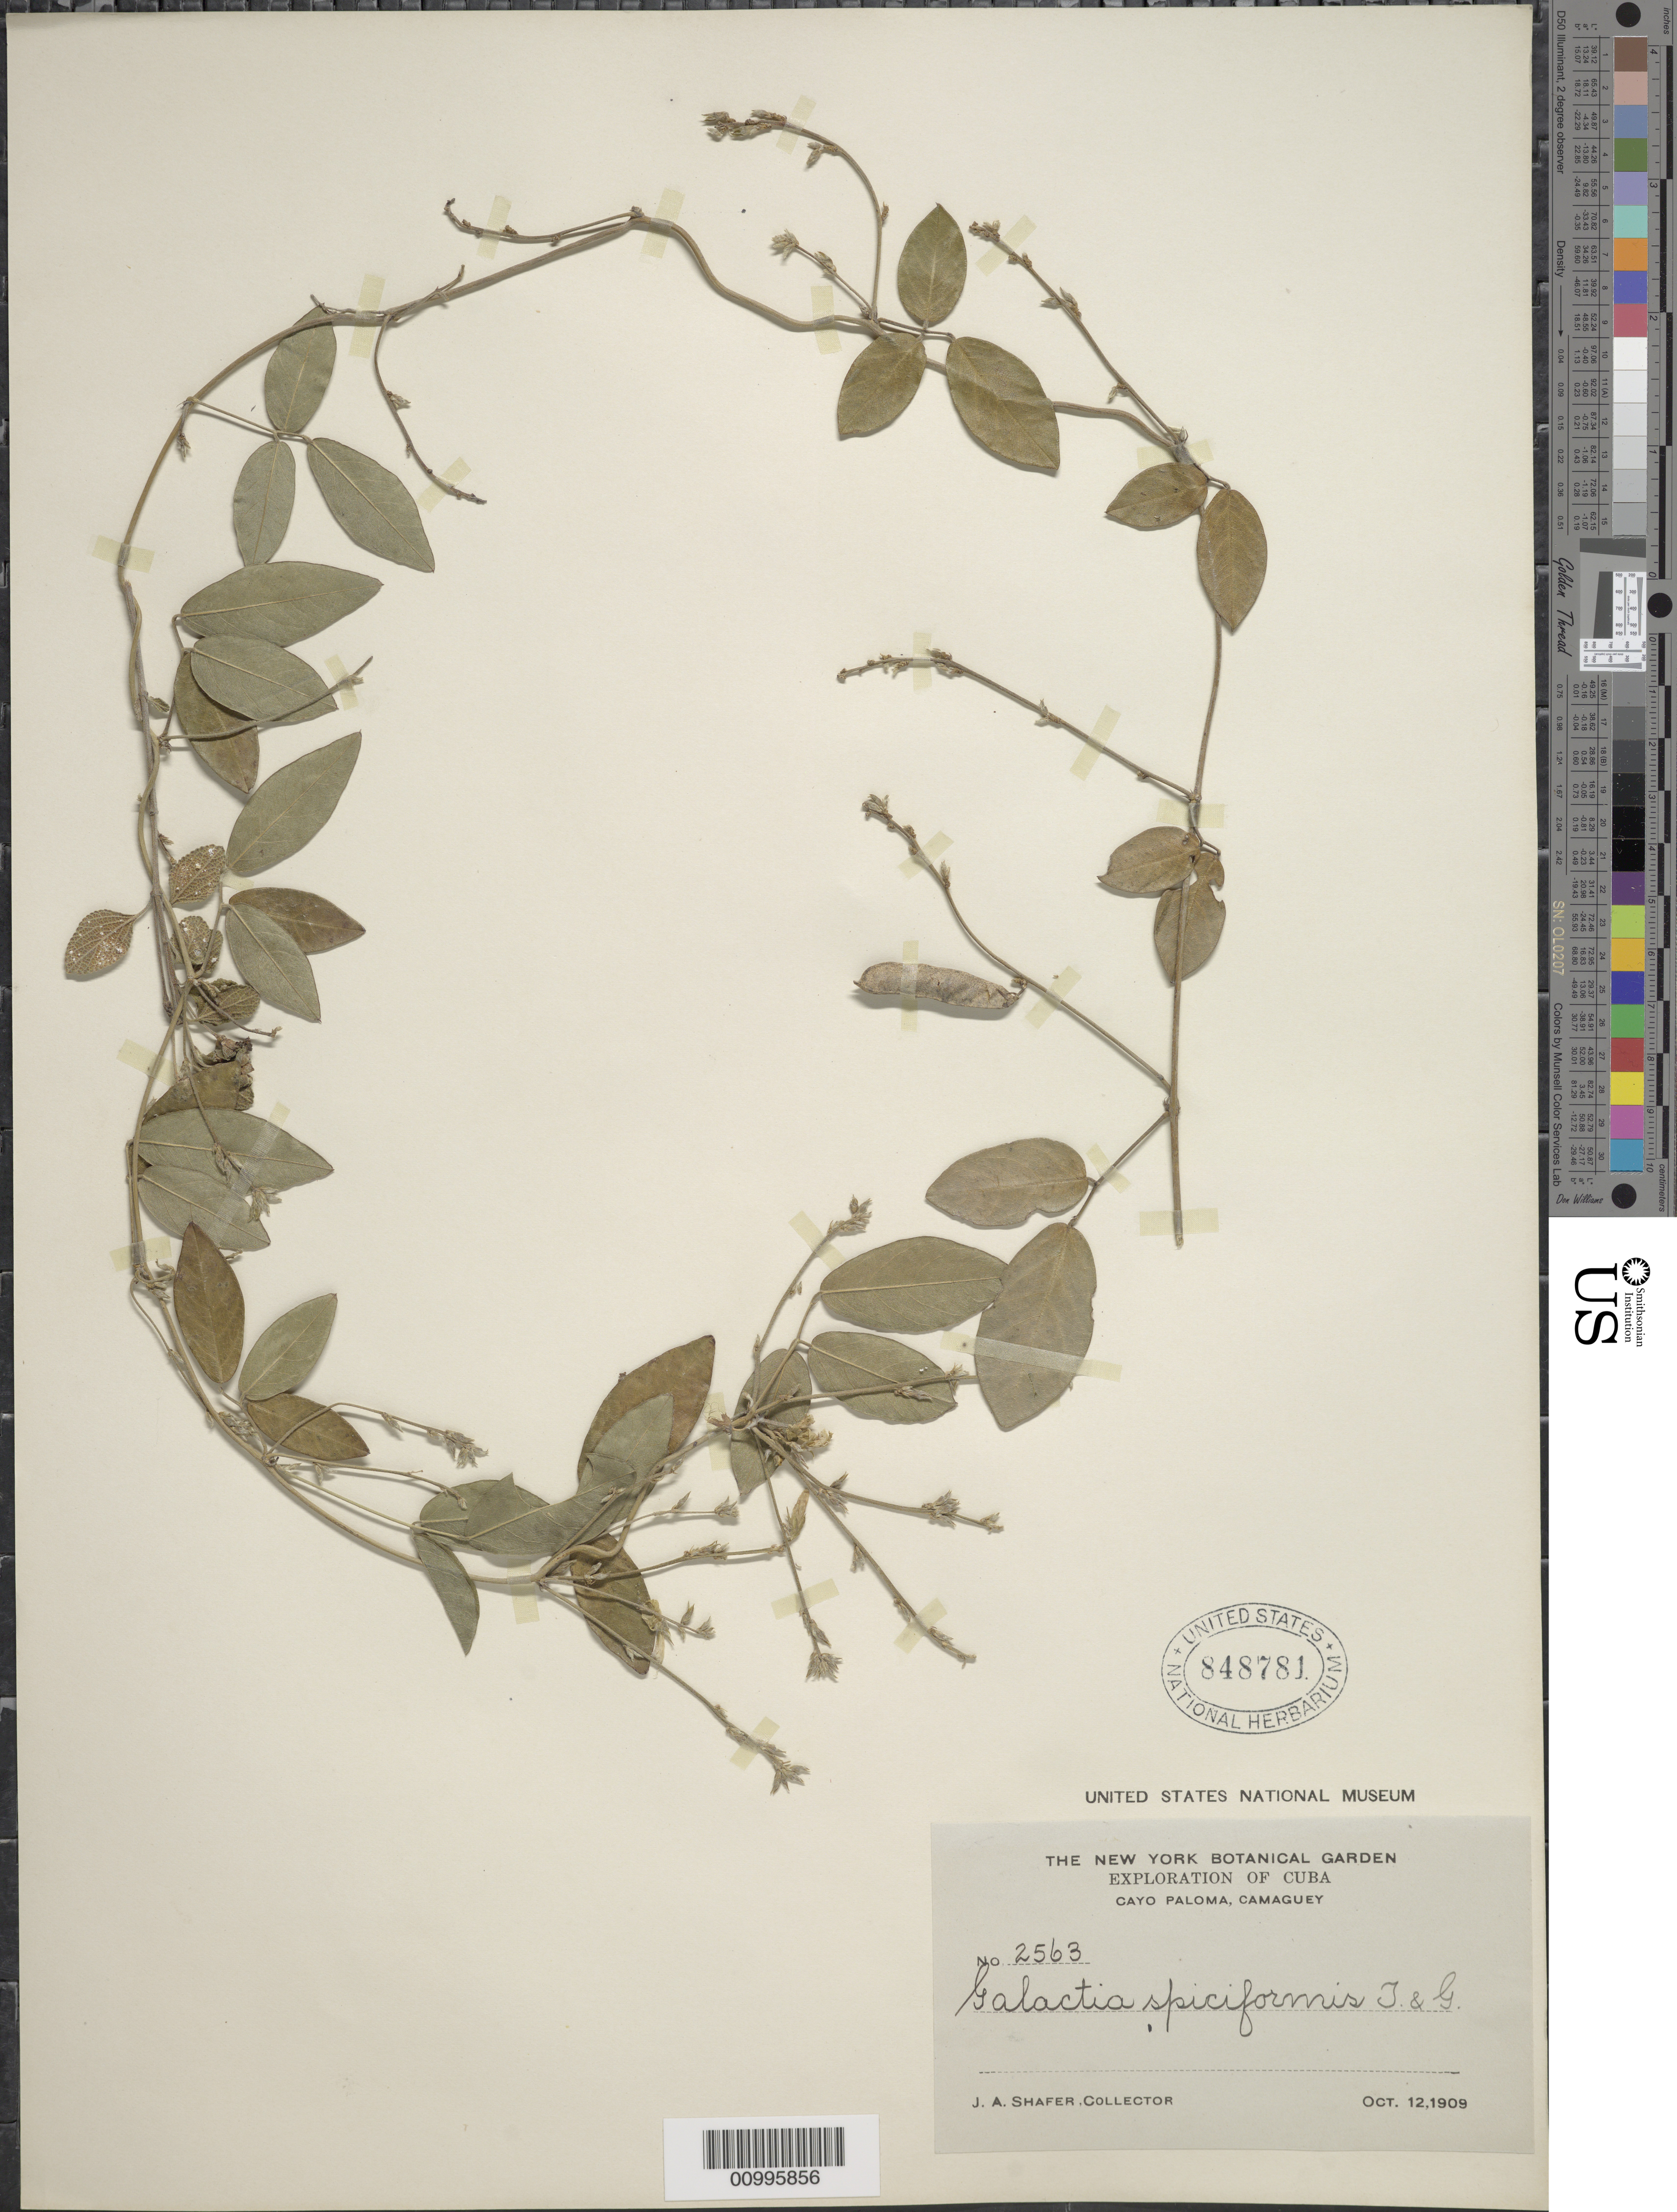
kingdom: Plantae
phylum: Tracheophyta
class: Magnoliopsida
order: Fabales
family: Fabaceae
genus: Galactia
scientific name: Galactia spiciformis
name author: Torr. & A. Gray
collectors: J. A. Shafer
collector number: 2563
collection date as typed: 12 Oct 1909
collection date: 1909-10-12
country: Cuba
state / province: Camagüey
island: Cuba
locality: Cayo Paloma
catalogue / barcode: US 848781